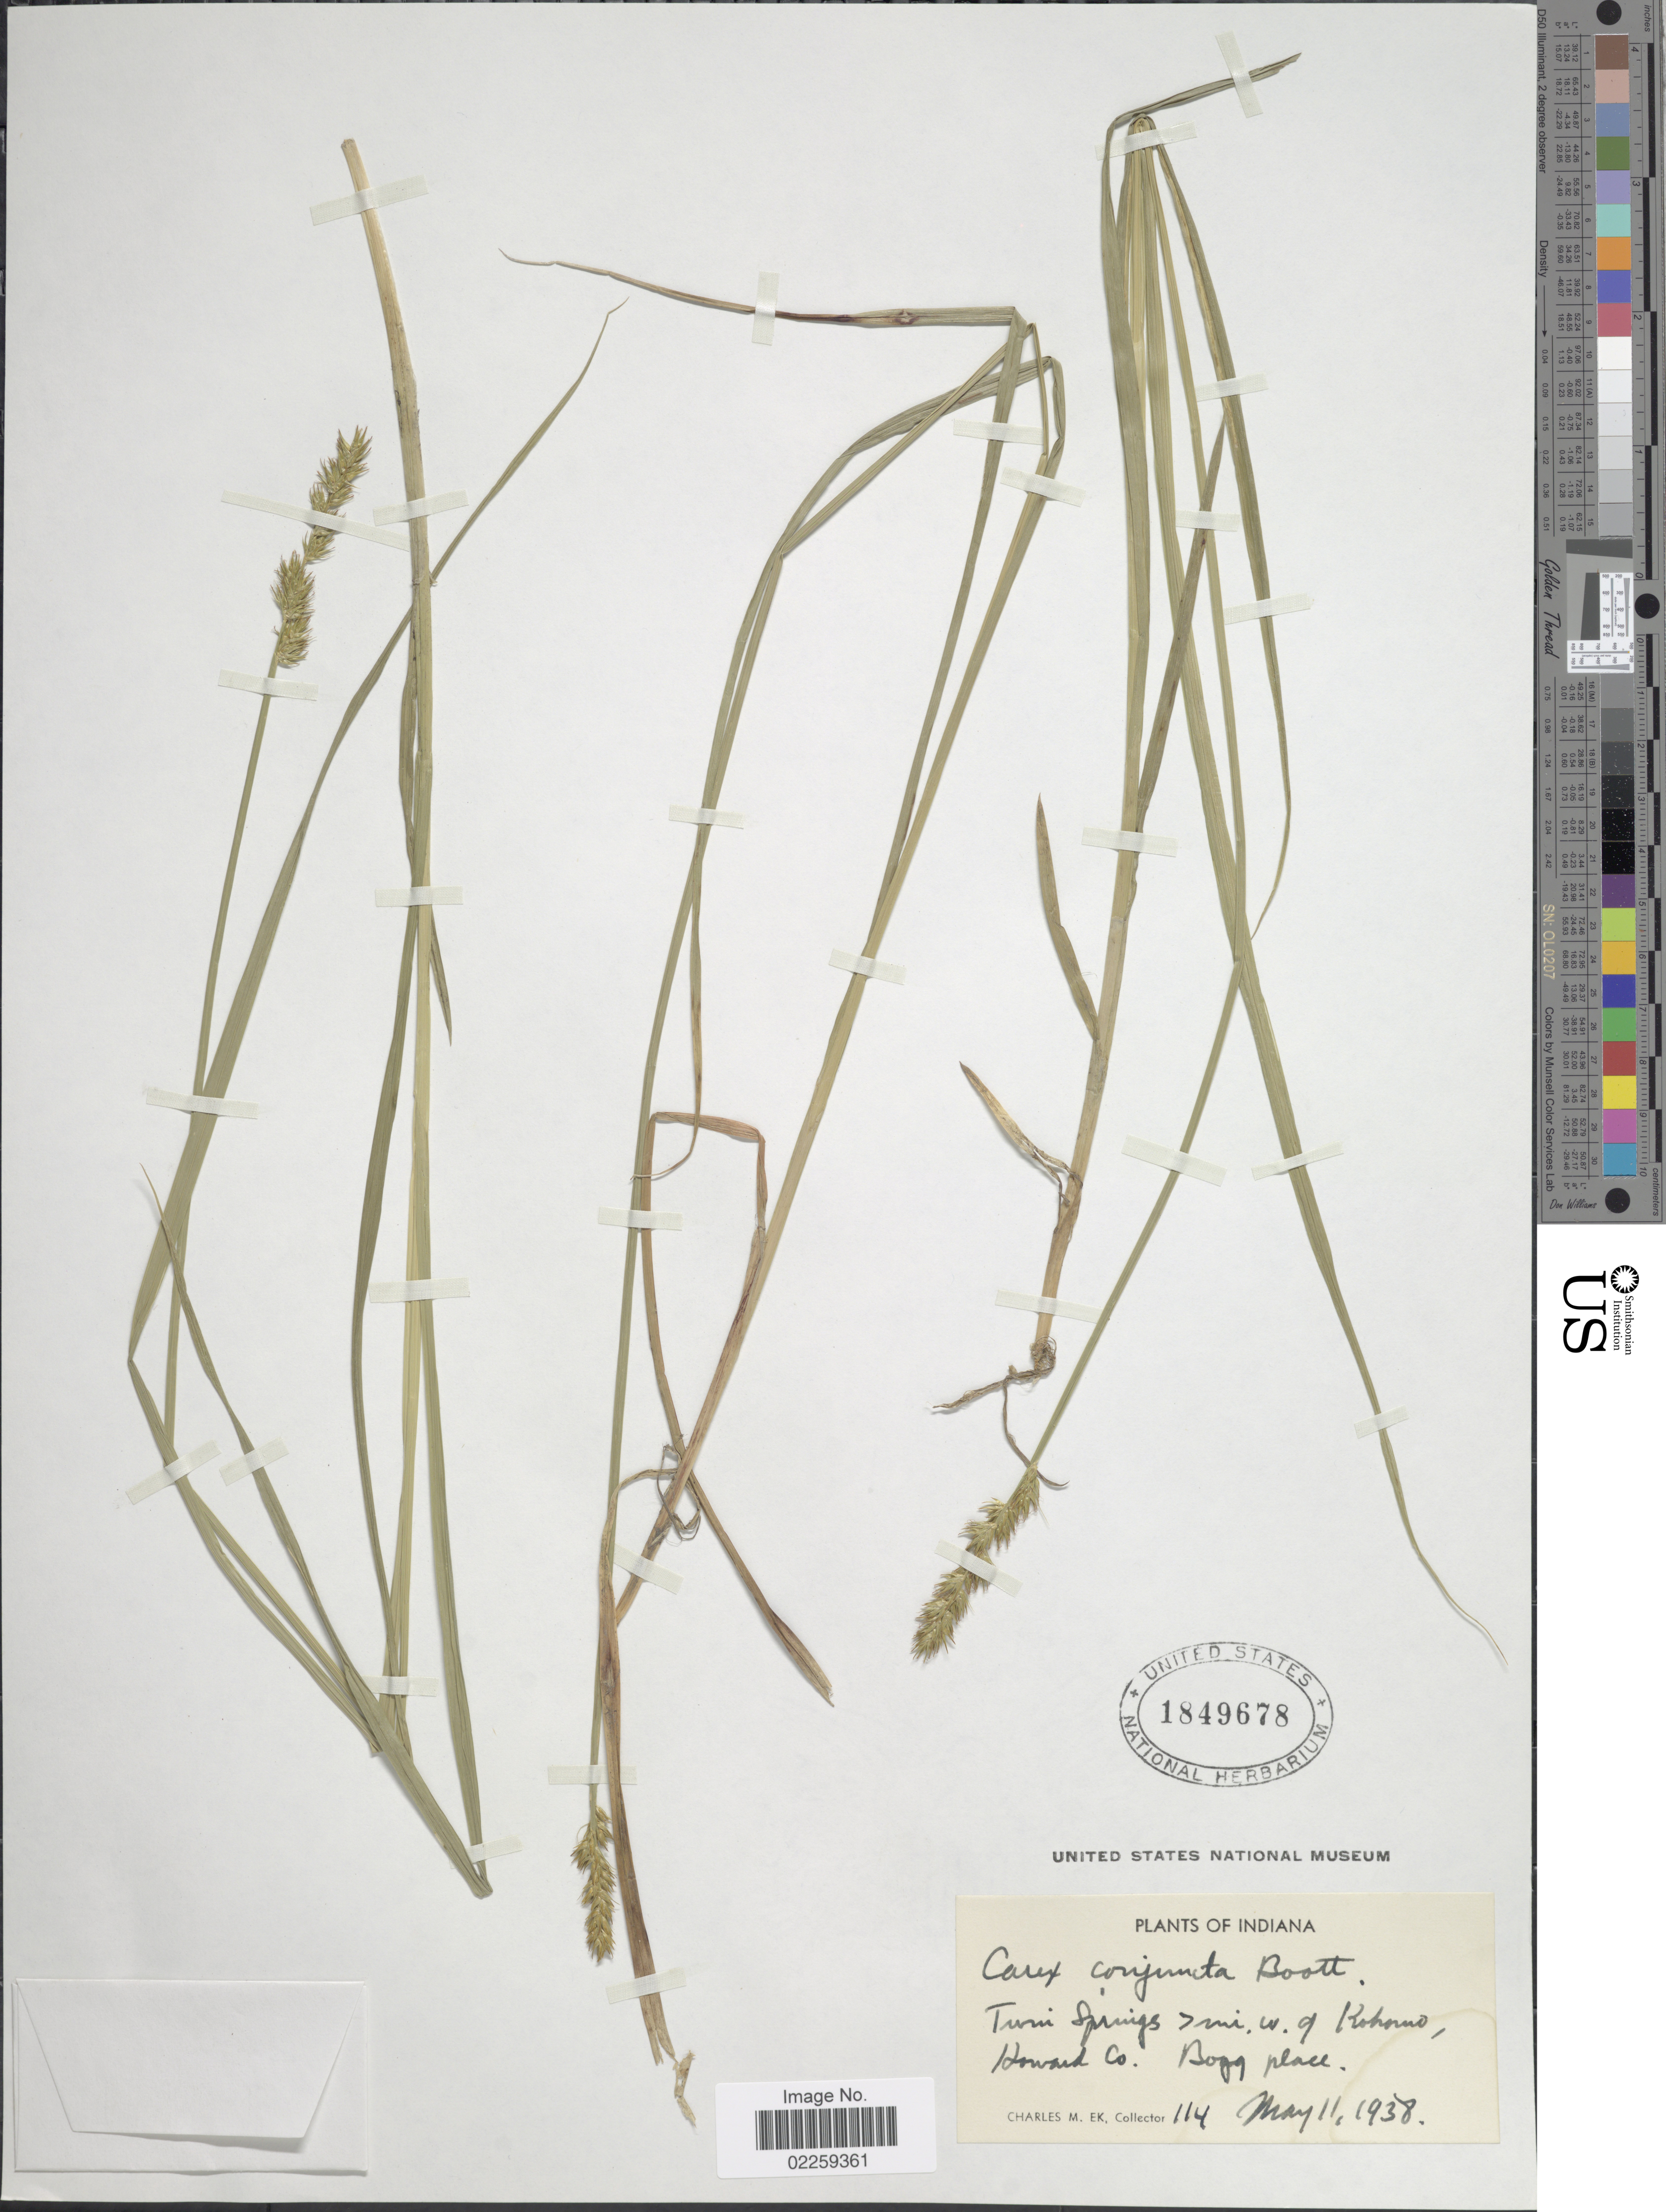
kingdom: Plantae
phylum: Tracheophyta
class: Liliopsida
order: Poales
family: Cyperaceae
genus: Carex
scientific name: Carex conjuncta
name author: Boott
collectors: C. Ek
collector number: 114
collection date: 1938-05-11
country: United States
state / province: Indiana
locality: Twin Springs 7 mi. W. of Kokomo, Howard Co. Bogy place.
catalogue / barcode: US 1849678